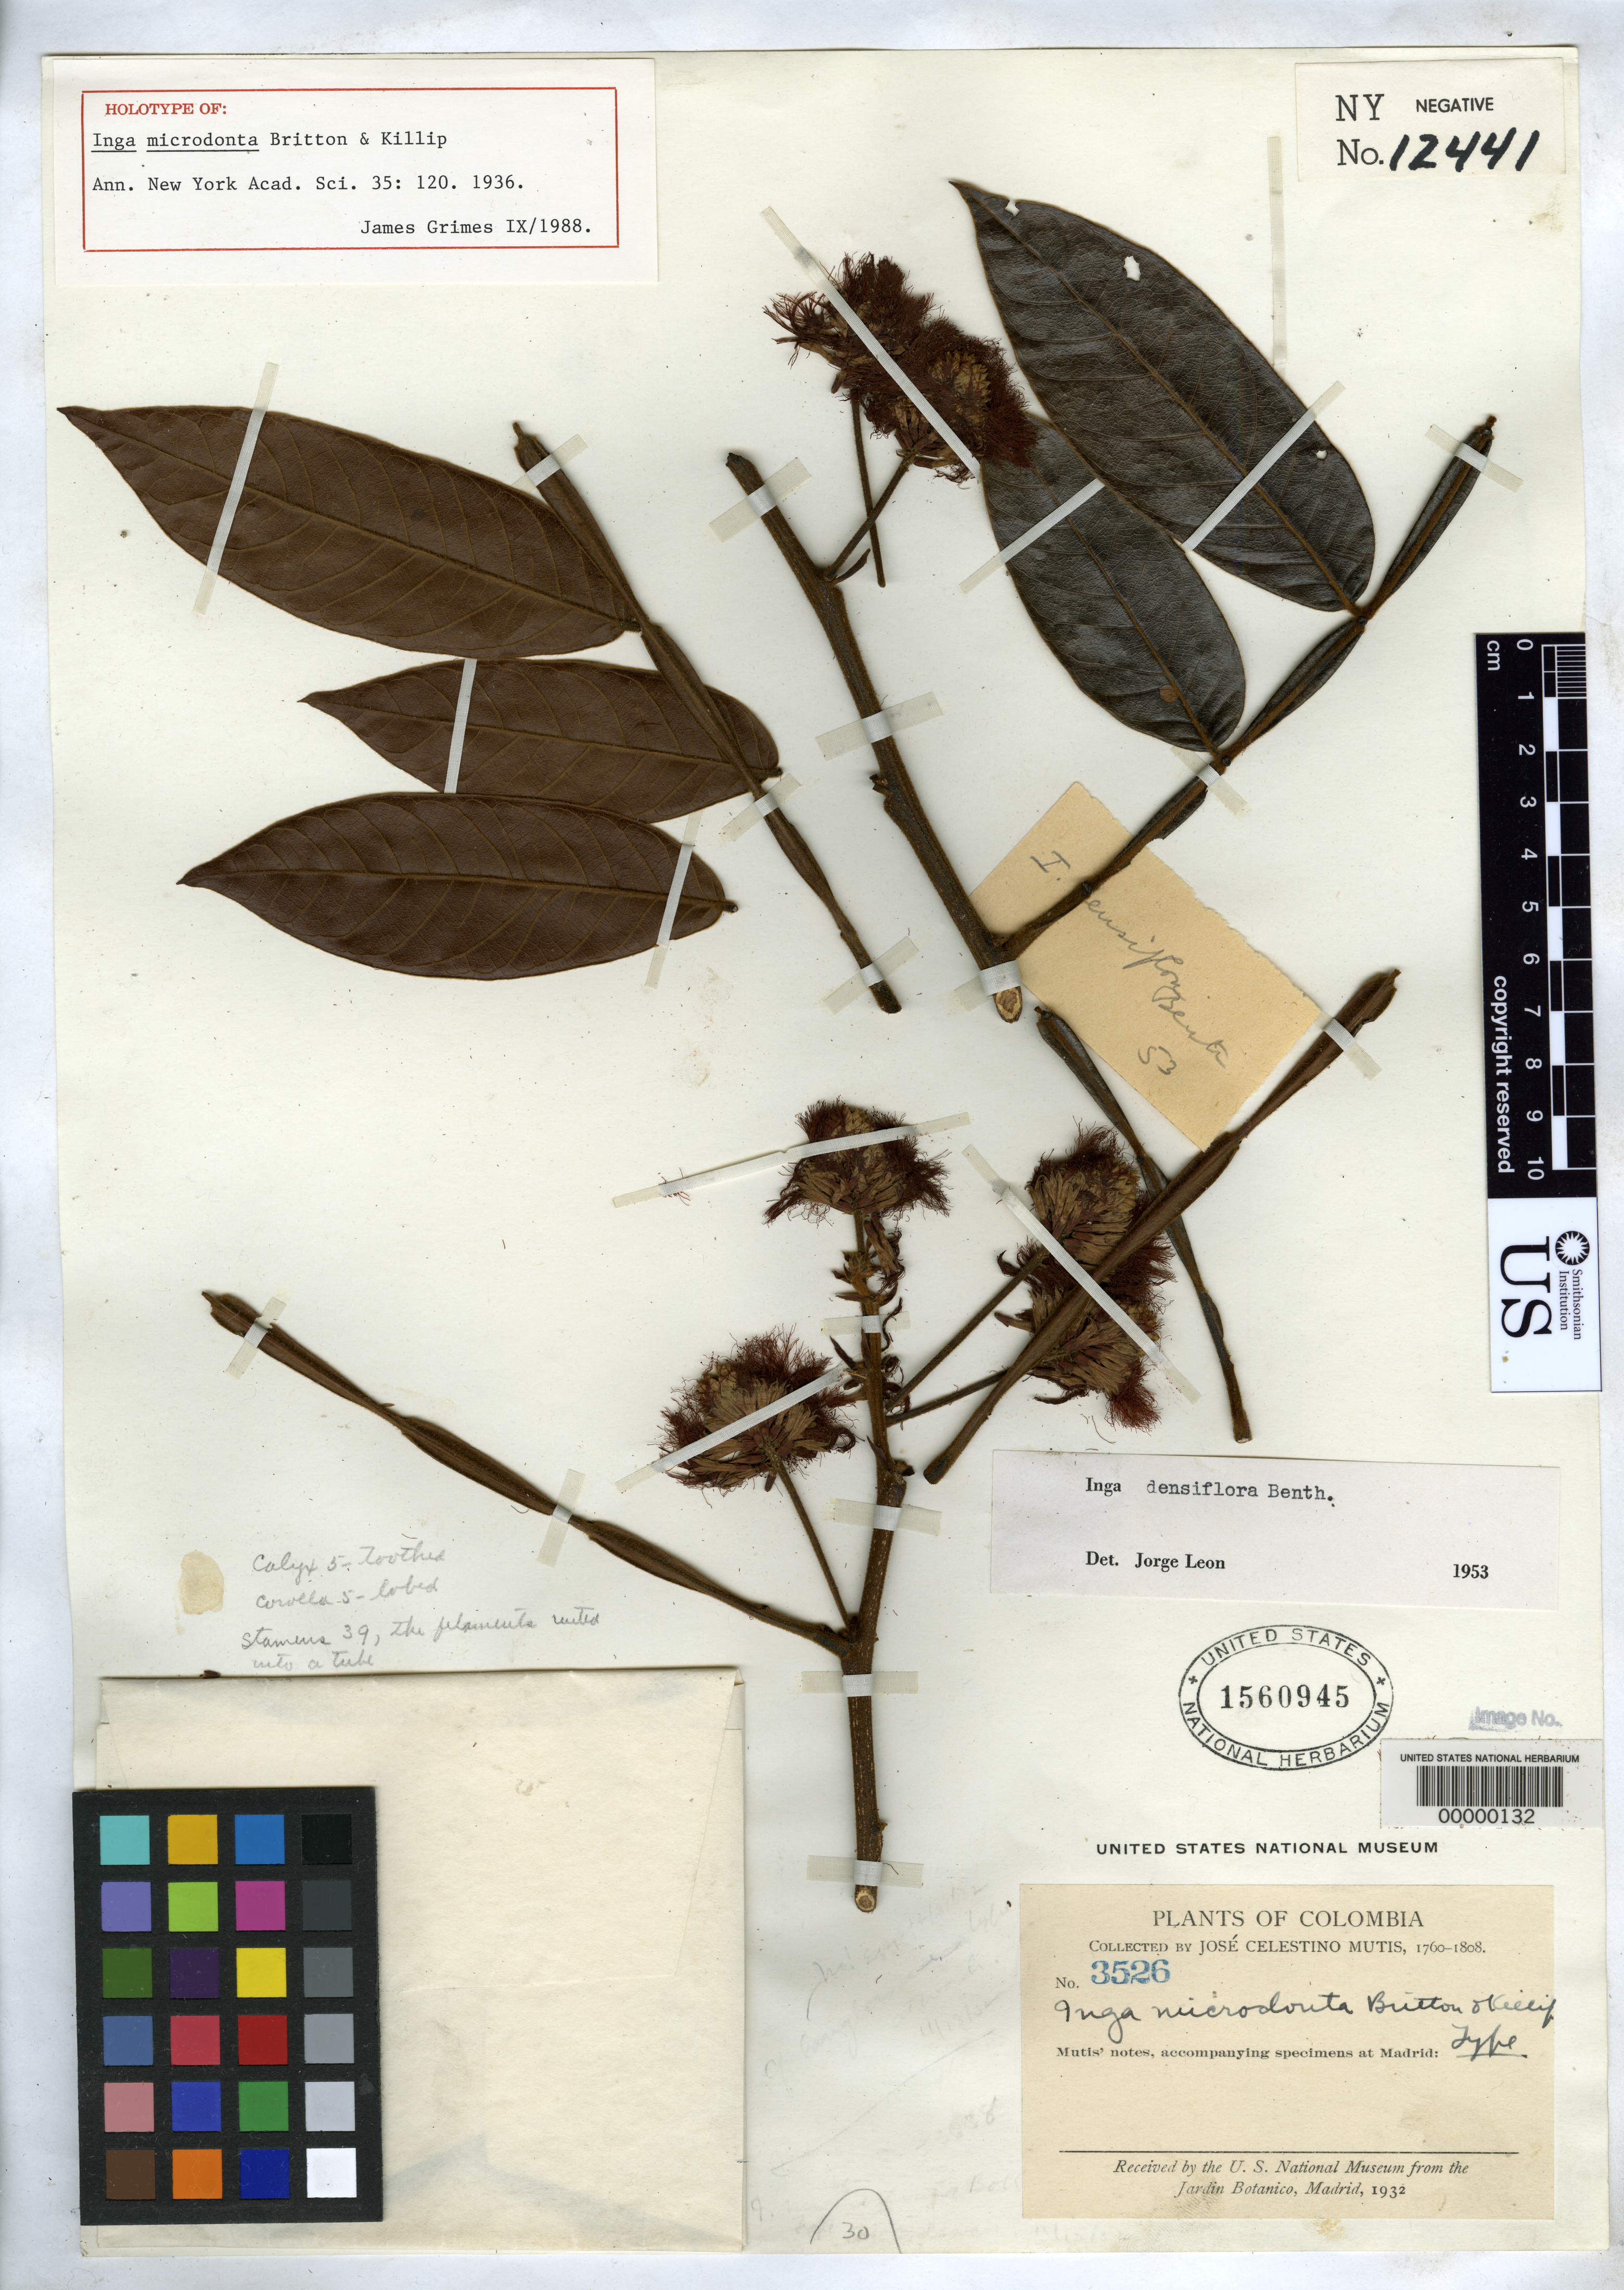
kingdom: Plantae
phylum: Tracheophyta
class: Magnoliopsida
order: Fabales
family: Fabaceae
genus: Inga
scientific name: Inga microdonta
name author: Britton & Killip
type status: Holotype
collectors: J. C. B. Mutis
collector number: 3526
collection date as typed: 1760 to -- --- 1808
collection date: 1760/1808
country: Colombia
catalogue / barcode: US 1560945